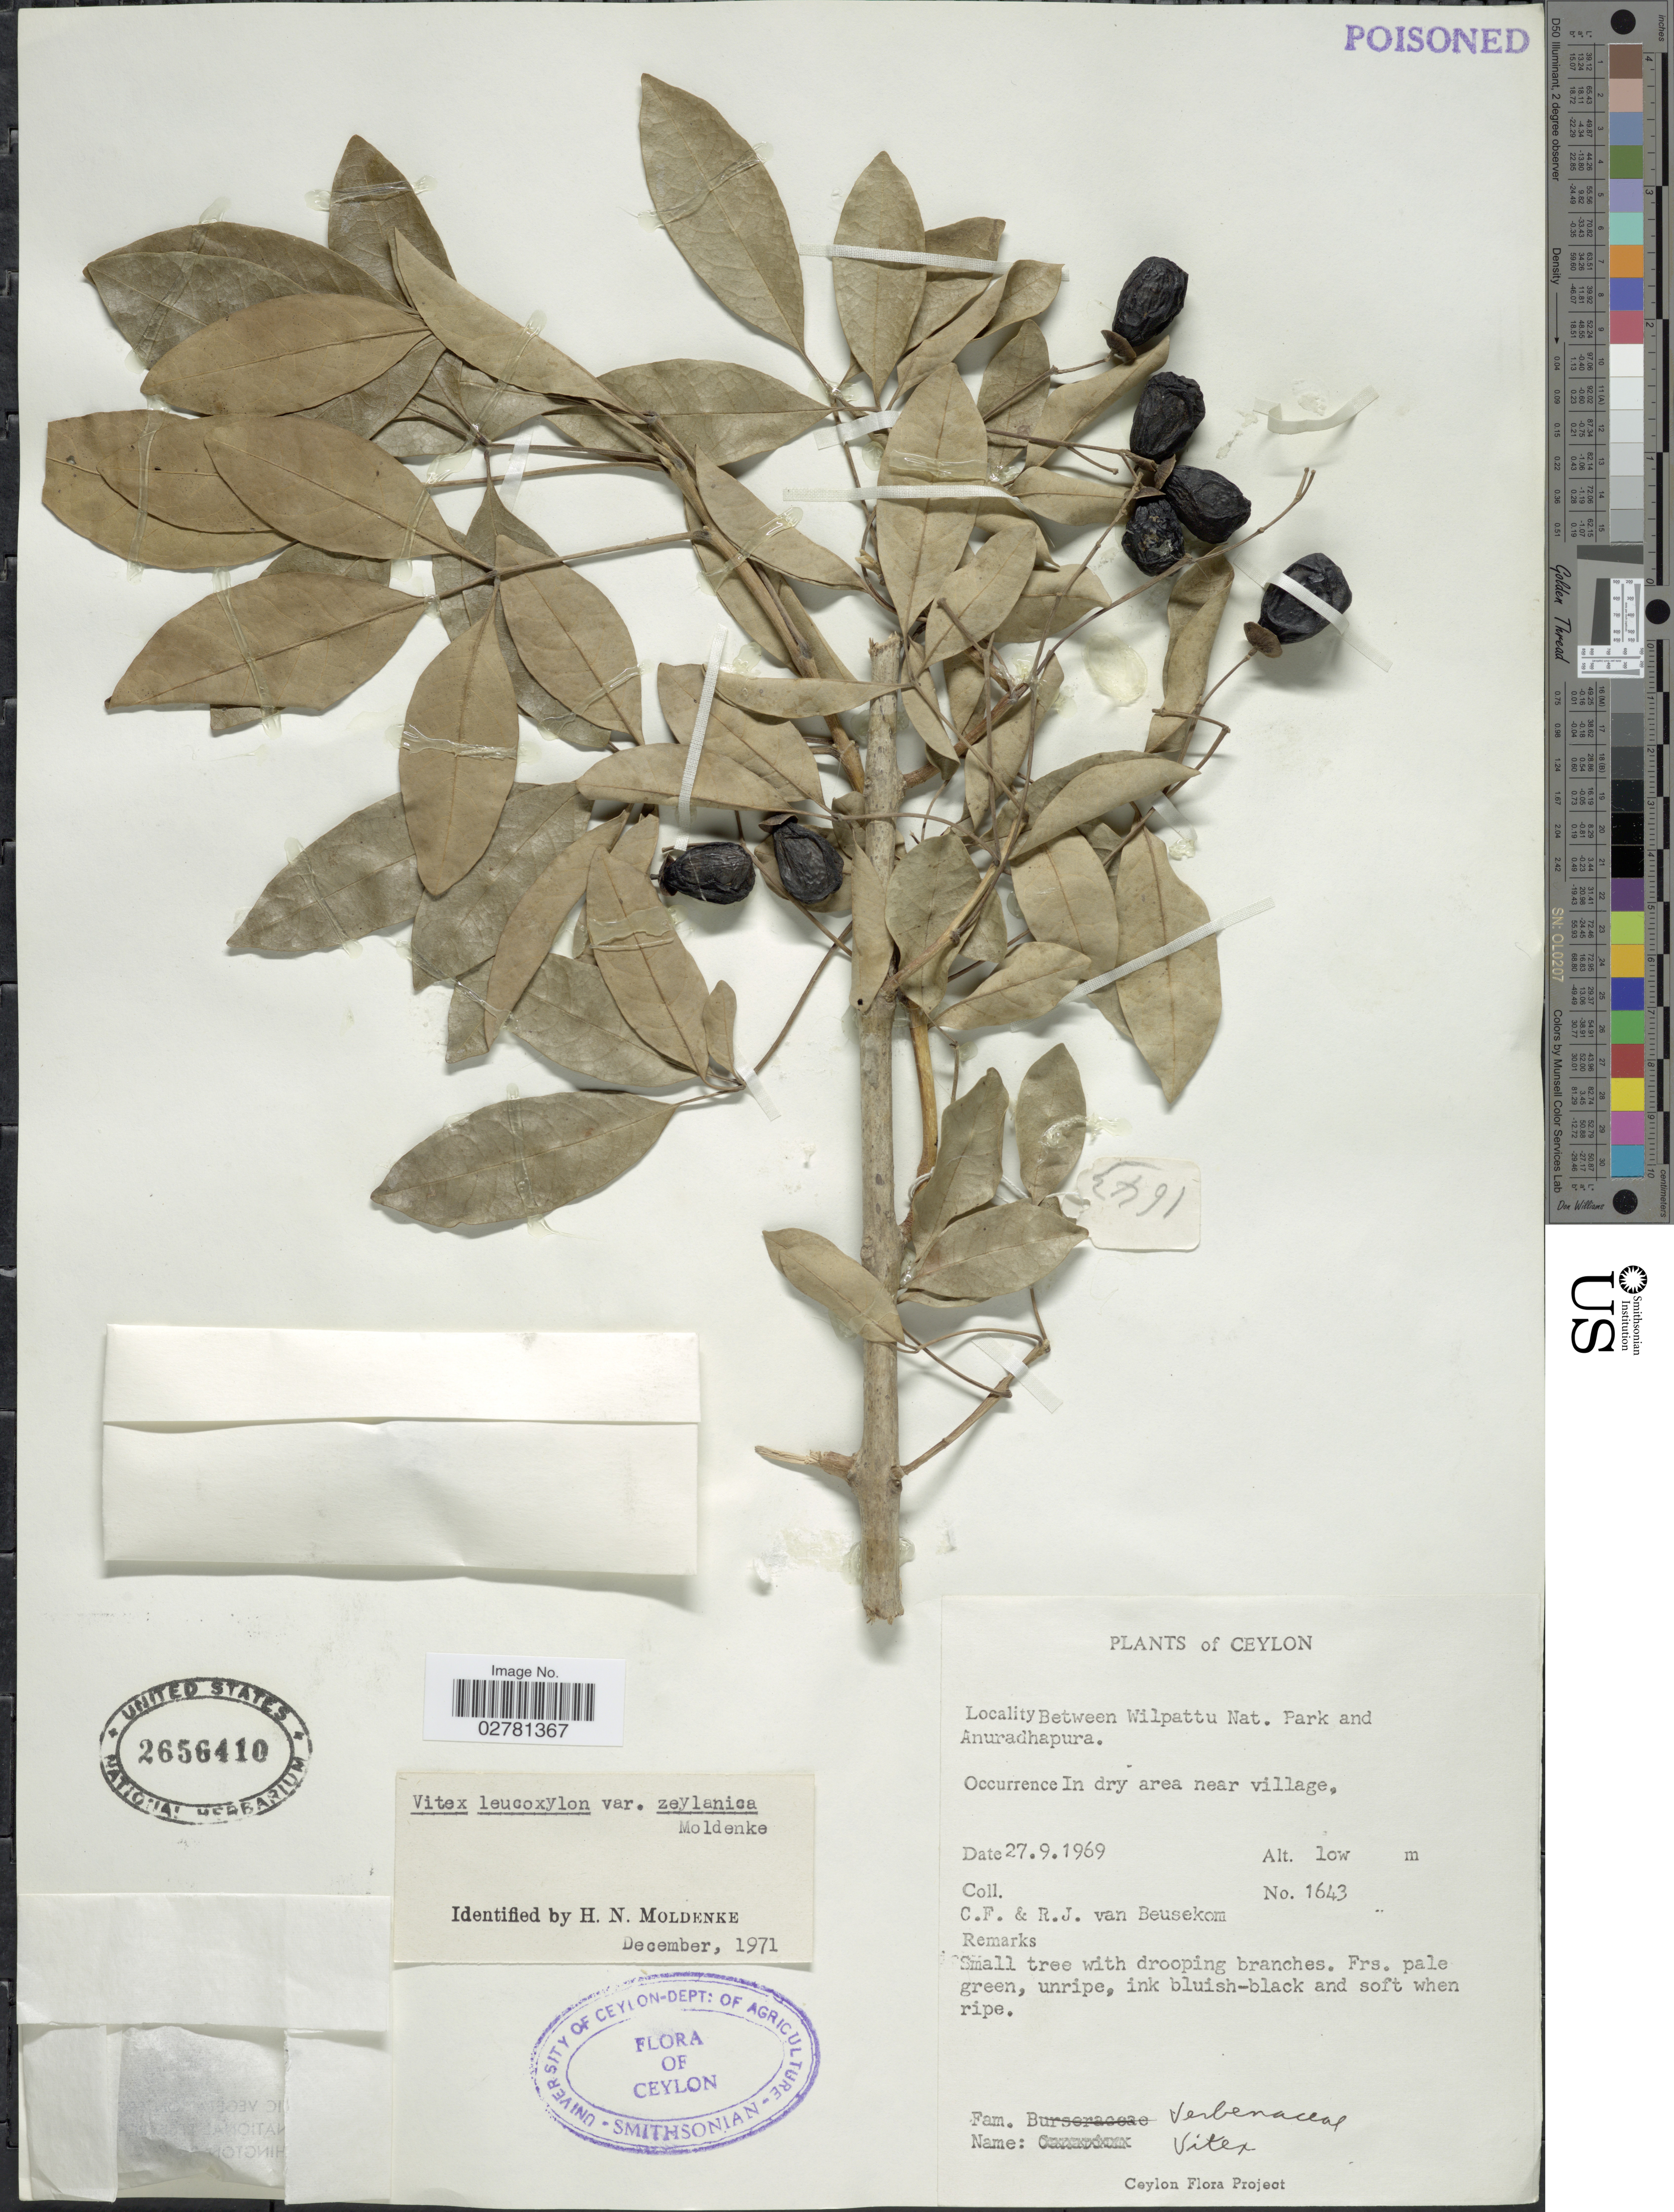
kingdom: Plantae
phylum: Tracheophyta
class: Magnoliopsida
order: Lamiales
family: Lamiaceae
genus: Vitex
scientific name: Vitex leucoxylon var. zeylanica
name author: Moldenke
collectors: C. F. Beusekom & R. Van Beusekom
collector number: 1643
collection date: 1969-09-27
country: Sri Lanka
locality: Ceylon. Between Wilpattu Nat. Park and Anuradhapura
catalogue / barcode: US 2646410